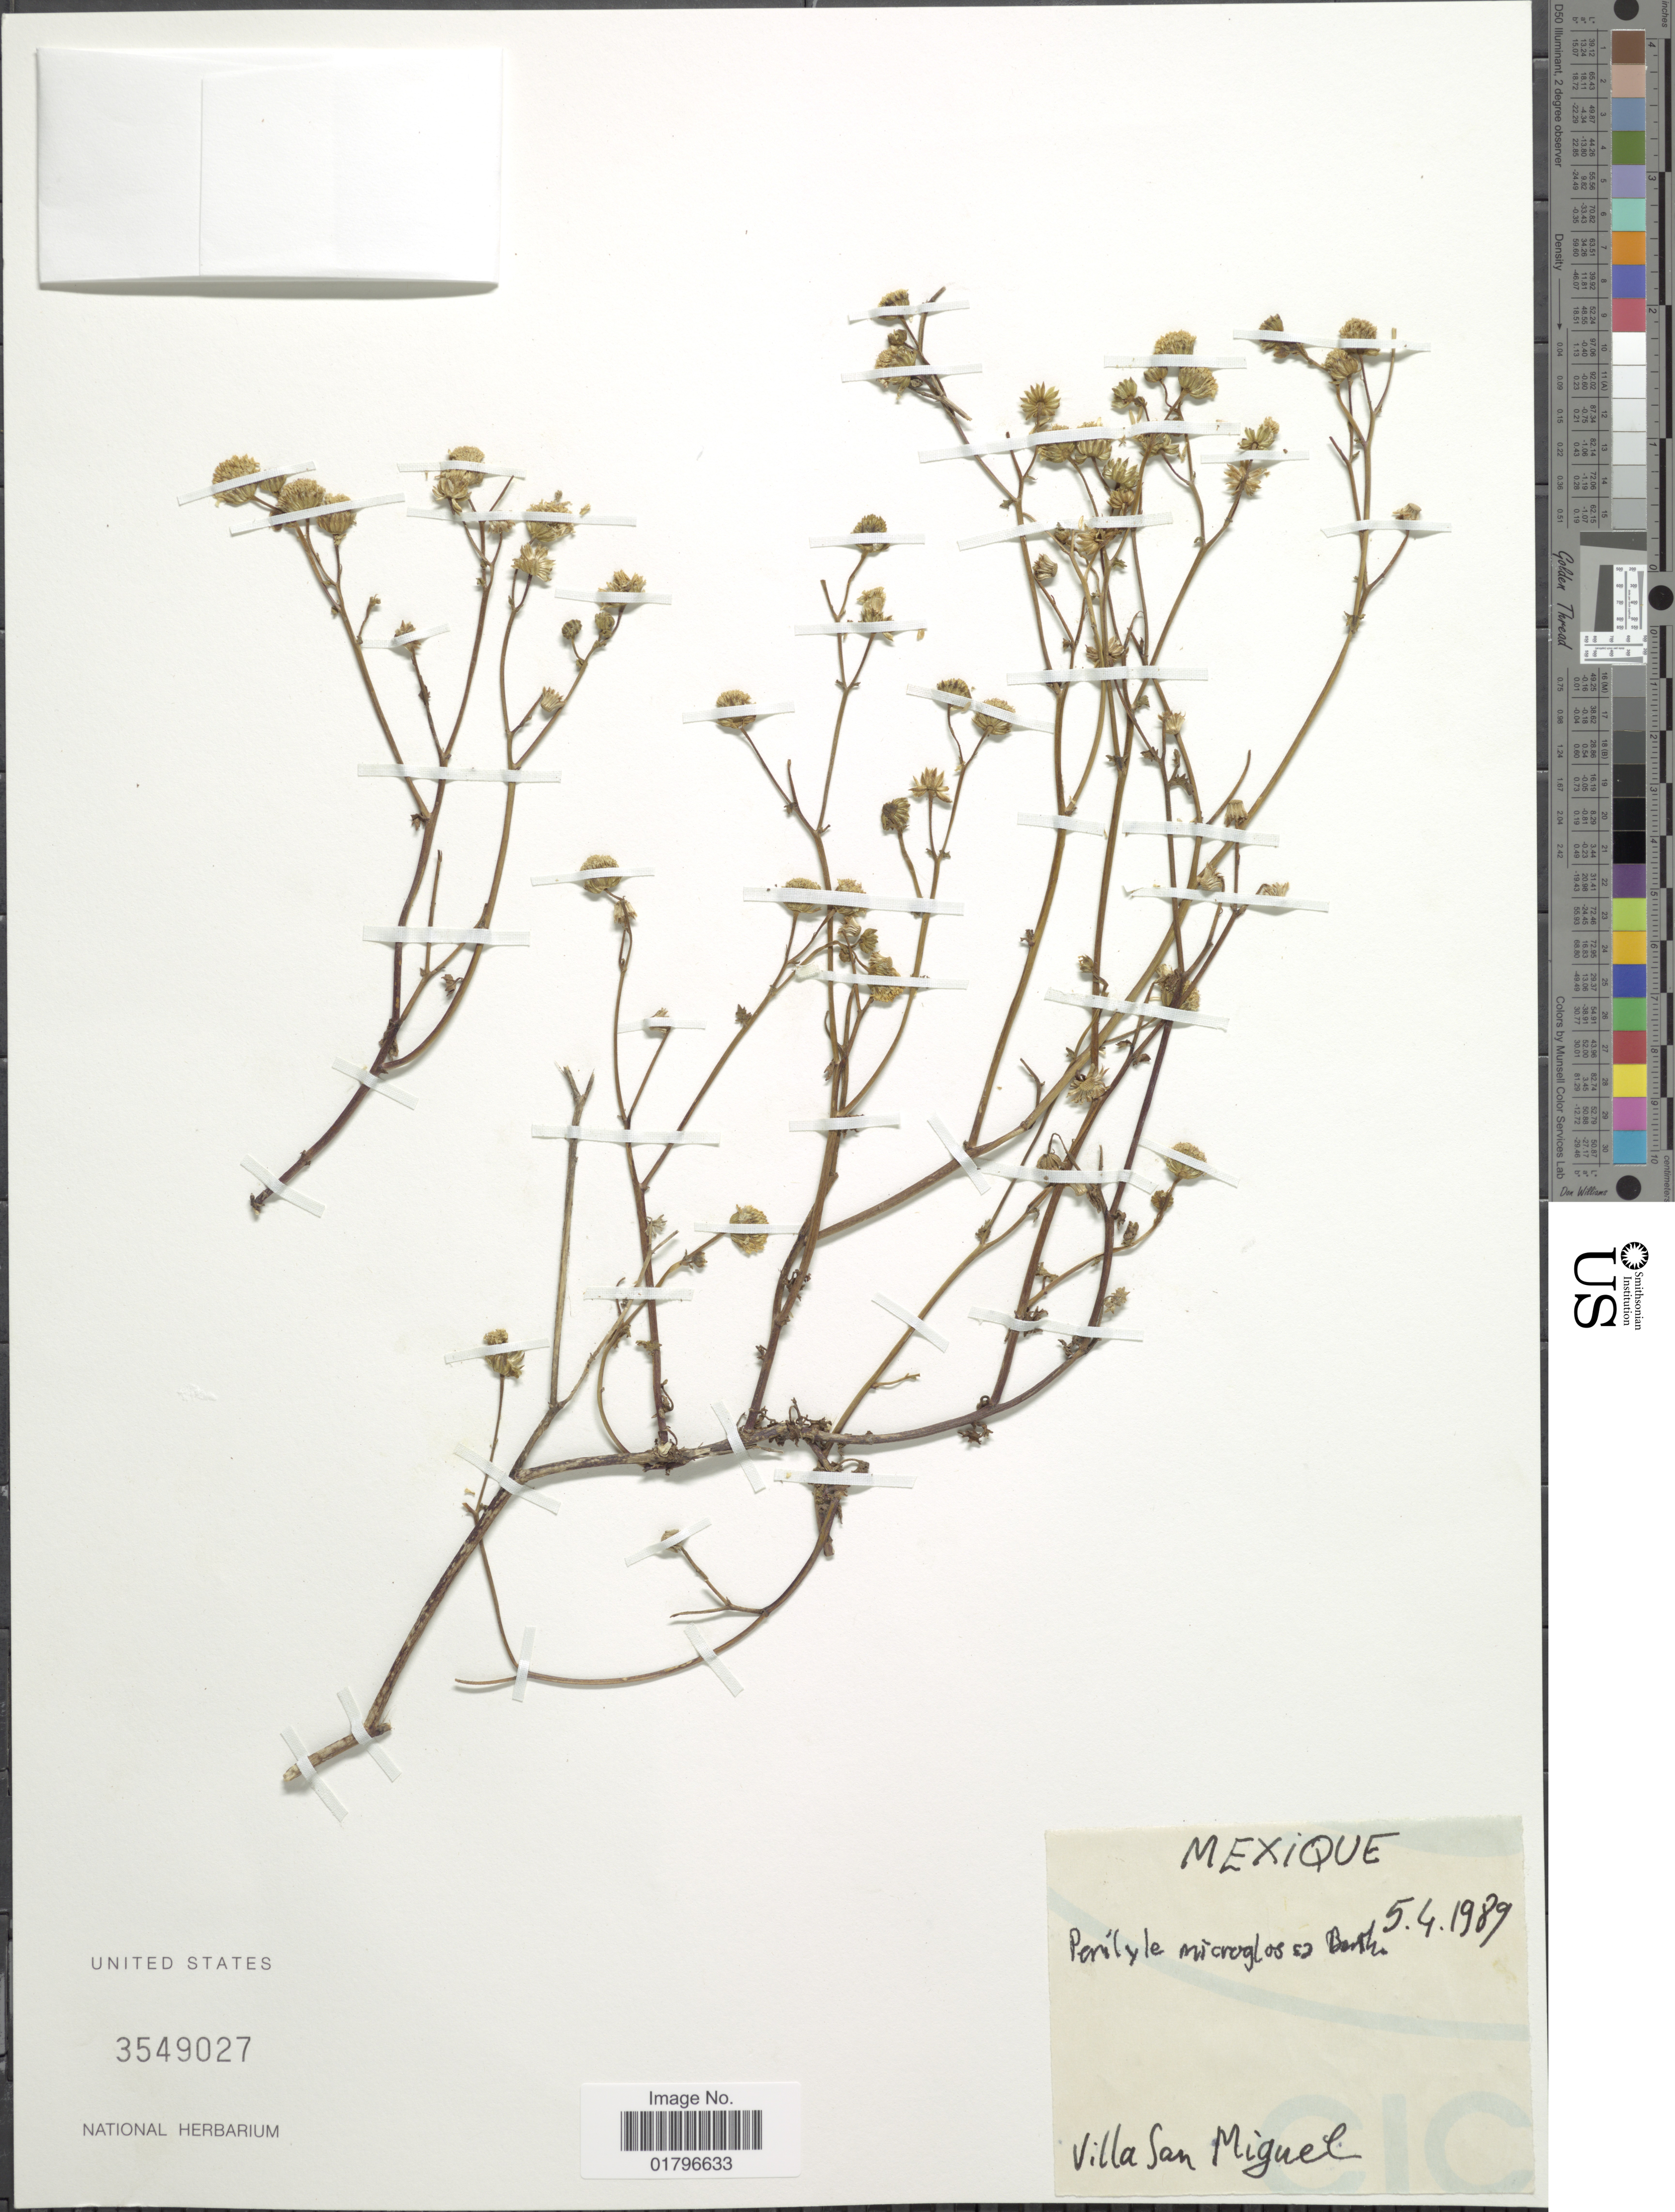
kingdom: Plantae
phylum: Tracheophyta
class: Magnoliopsida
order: Asterales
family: Asteraceae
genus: Perityle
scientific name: Perityle microglossa var. microglossa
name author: Benth.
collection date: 1989-04-05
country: Mexico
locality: Villa San Miguel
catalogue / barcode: US 3549027